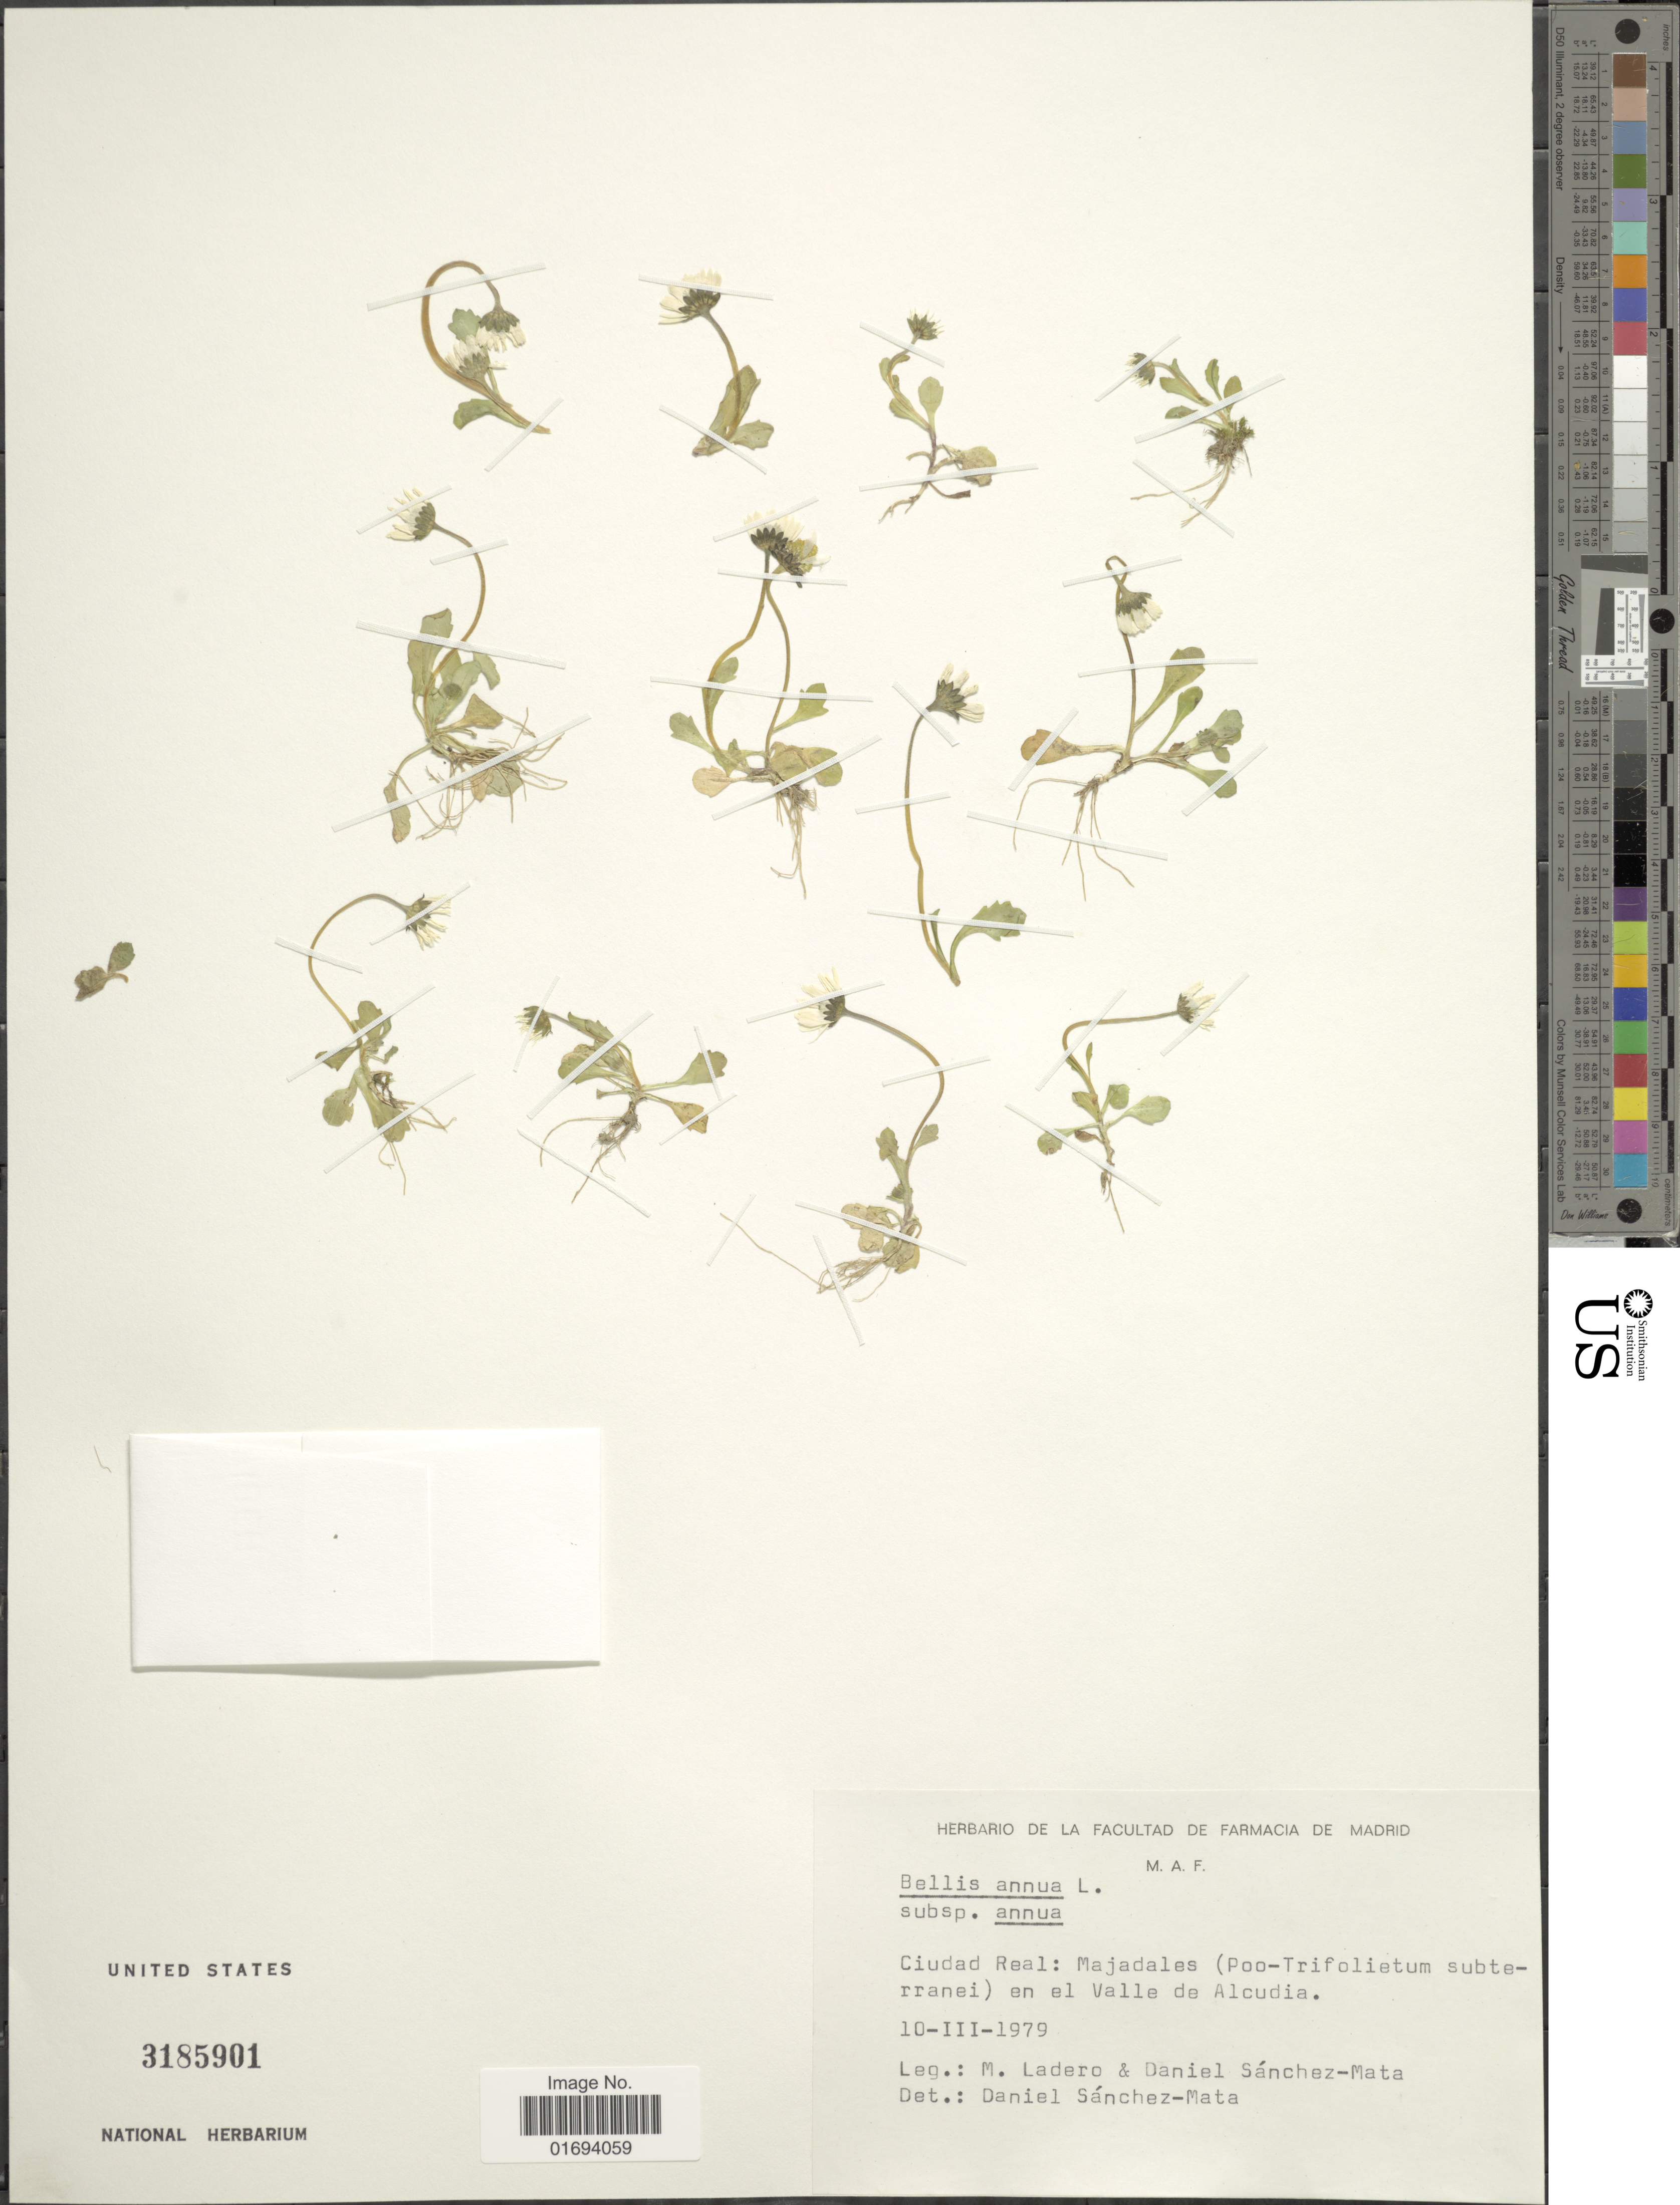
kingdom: Plantae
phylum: Tracheophyta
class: Magnoliopsida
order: Asterales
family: Asteraceae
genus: Bellis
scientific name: Bellis annua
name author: L.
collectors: M. Ladero & D. P. Sánchez Mata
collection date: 1979-03-10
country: Spain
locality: Ciudad Real: Majadales (Poo-Trifolietum subterranei) en el Valle de Alcudia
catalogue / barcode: US 3185901